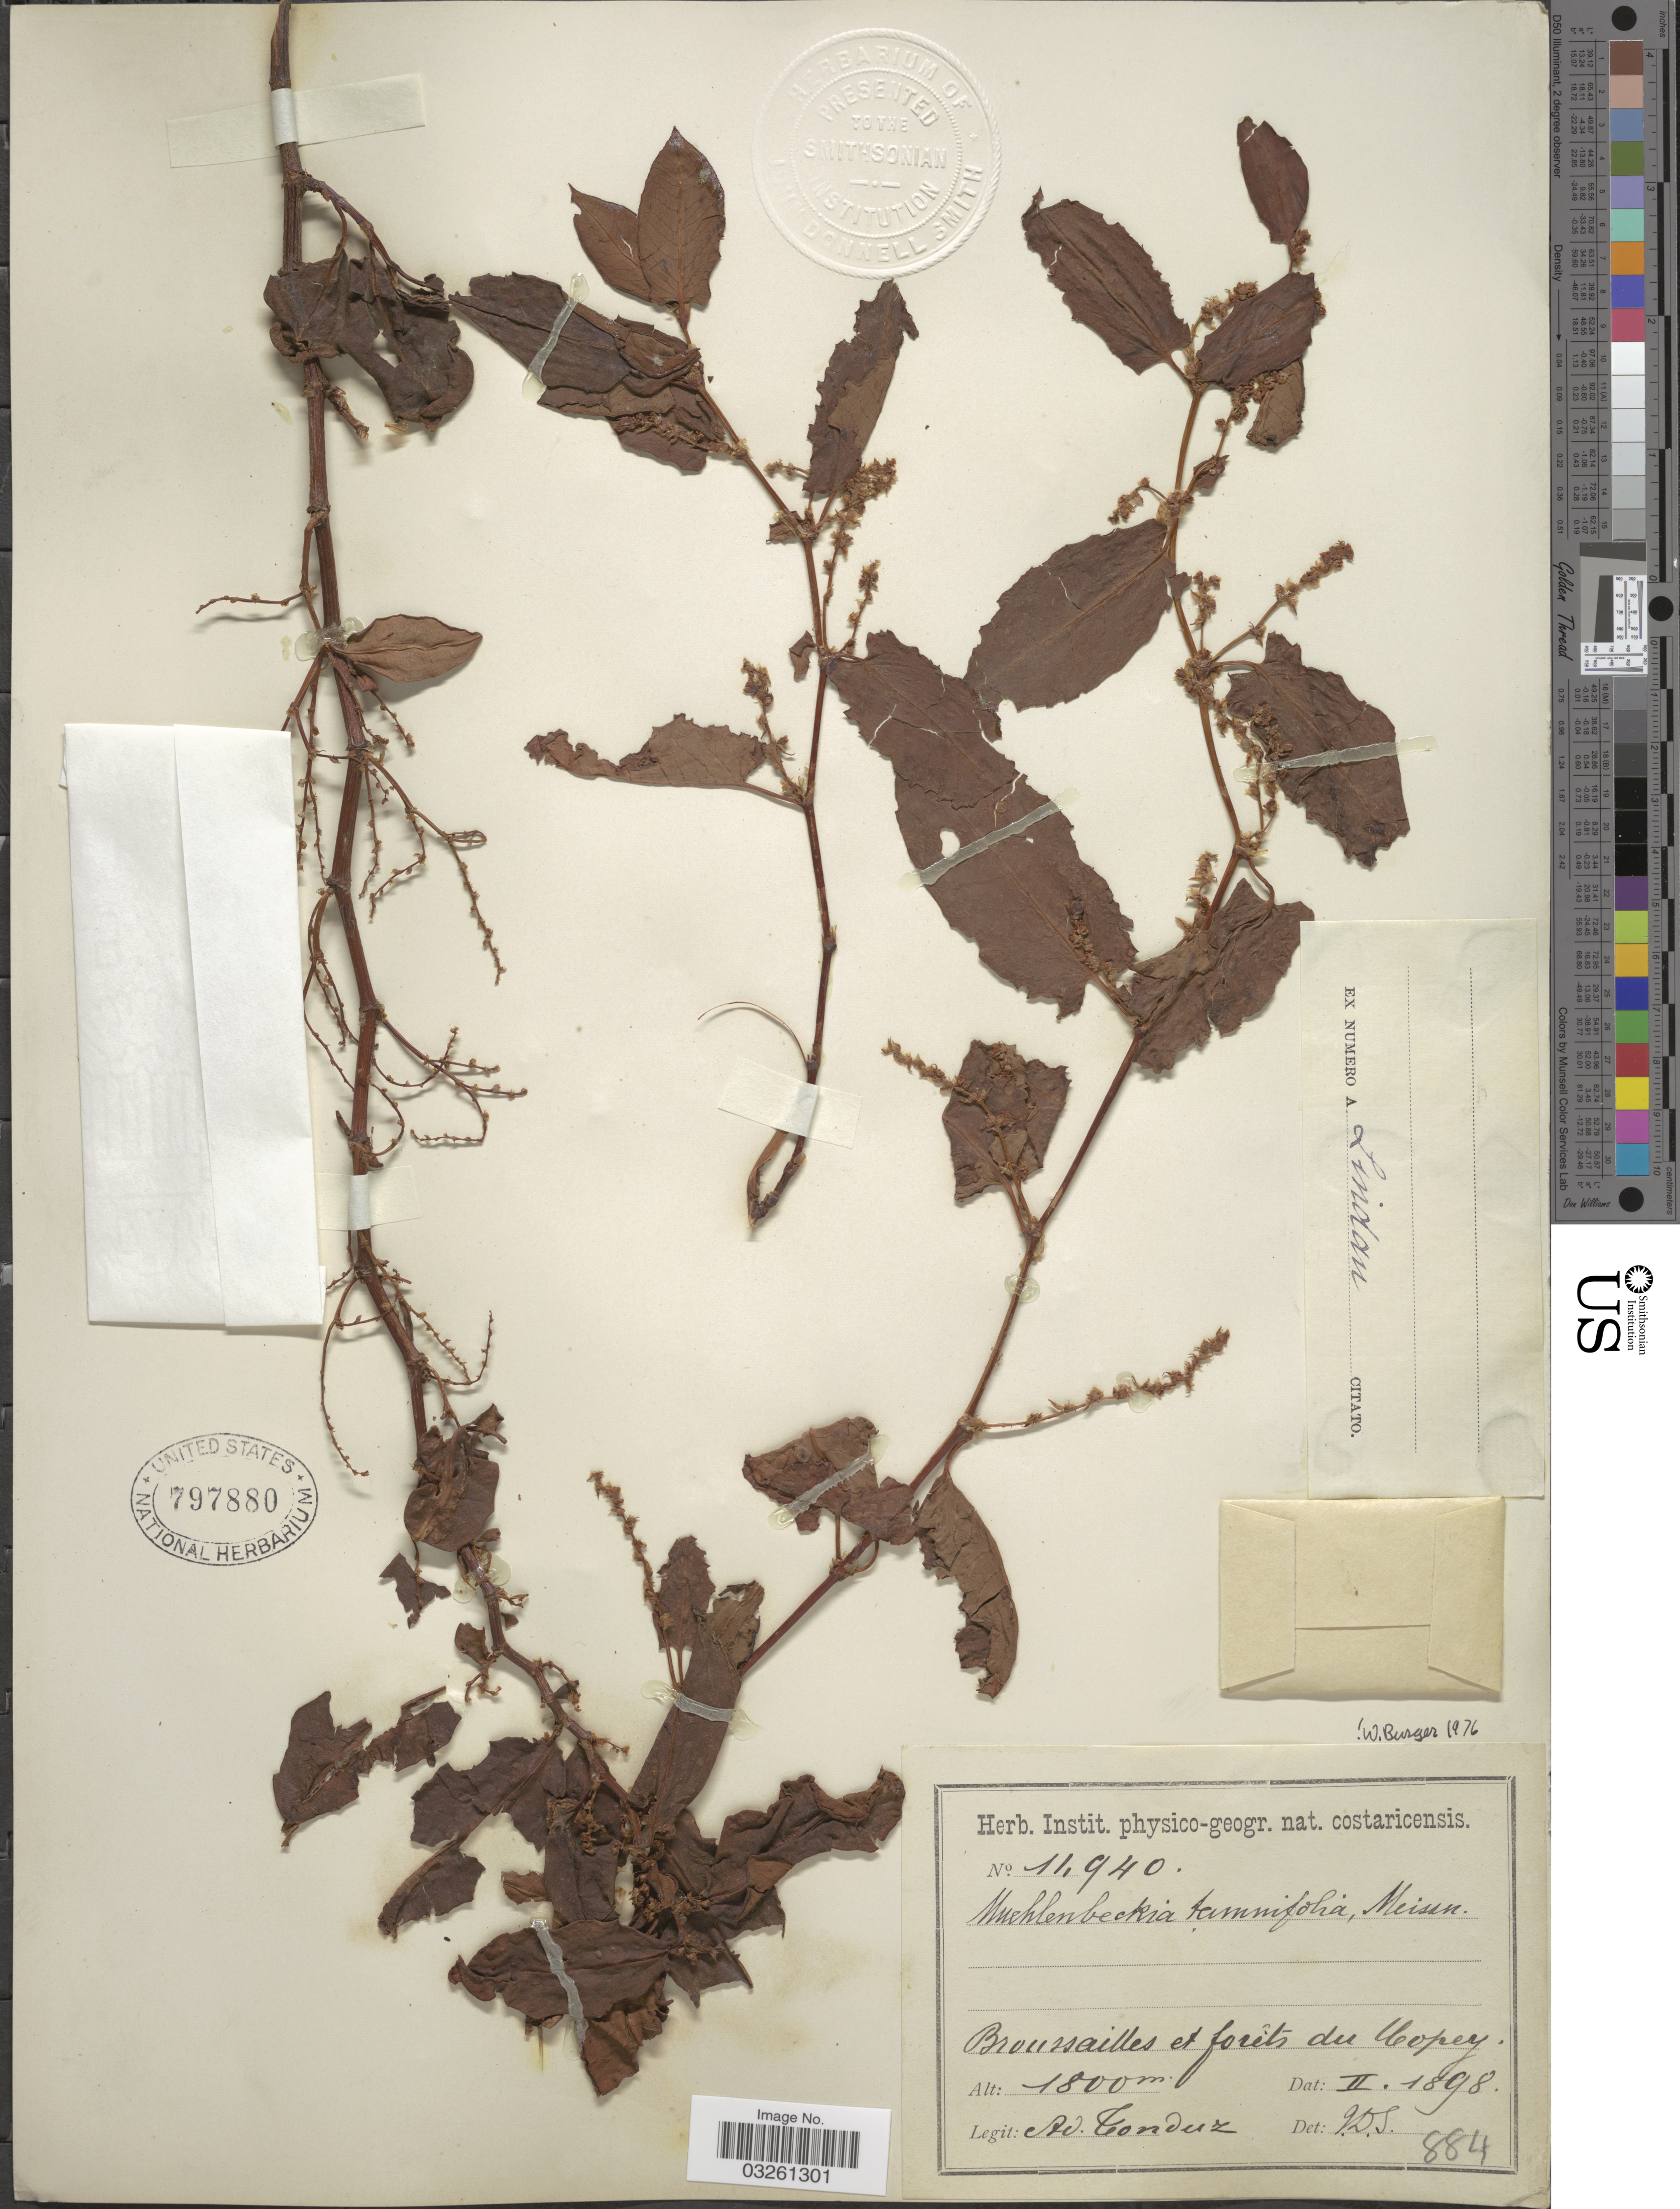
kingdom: Plantae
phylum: Tracheophyta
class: Magnoliopsida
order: Caryophyllales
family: Polygonaceae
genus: Muehlenbeckia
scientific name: Muehlenbeckia tamnifolia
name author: (Kunth) Meisn.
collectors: A. Tonduz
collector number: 11940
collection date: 1898-02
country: Costa Rica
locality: Broussailles et forêts du Copey.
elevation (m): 1800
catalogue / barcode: US 797880